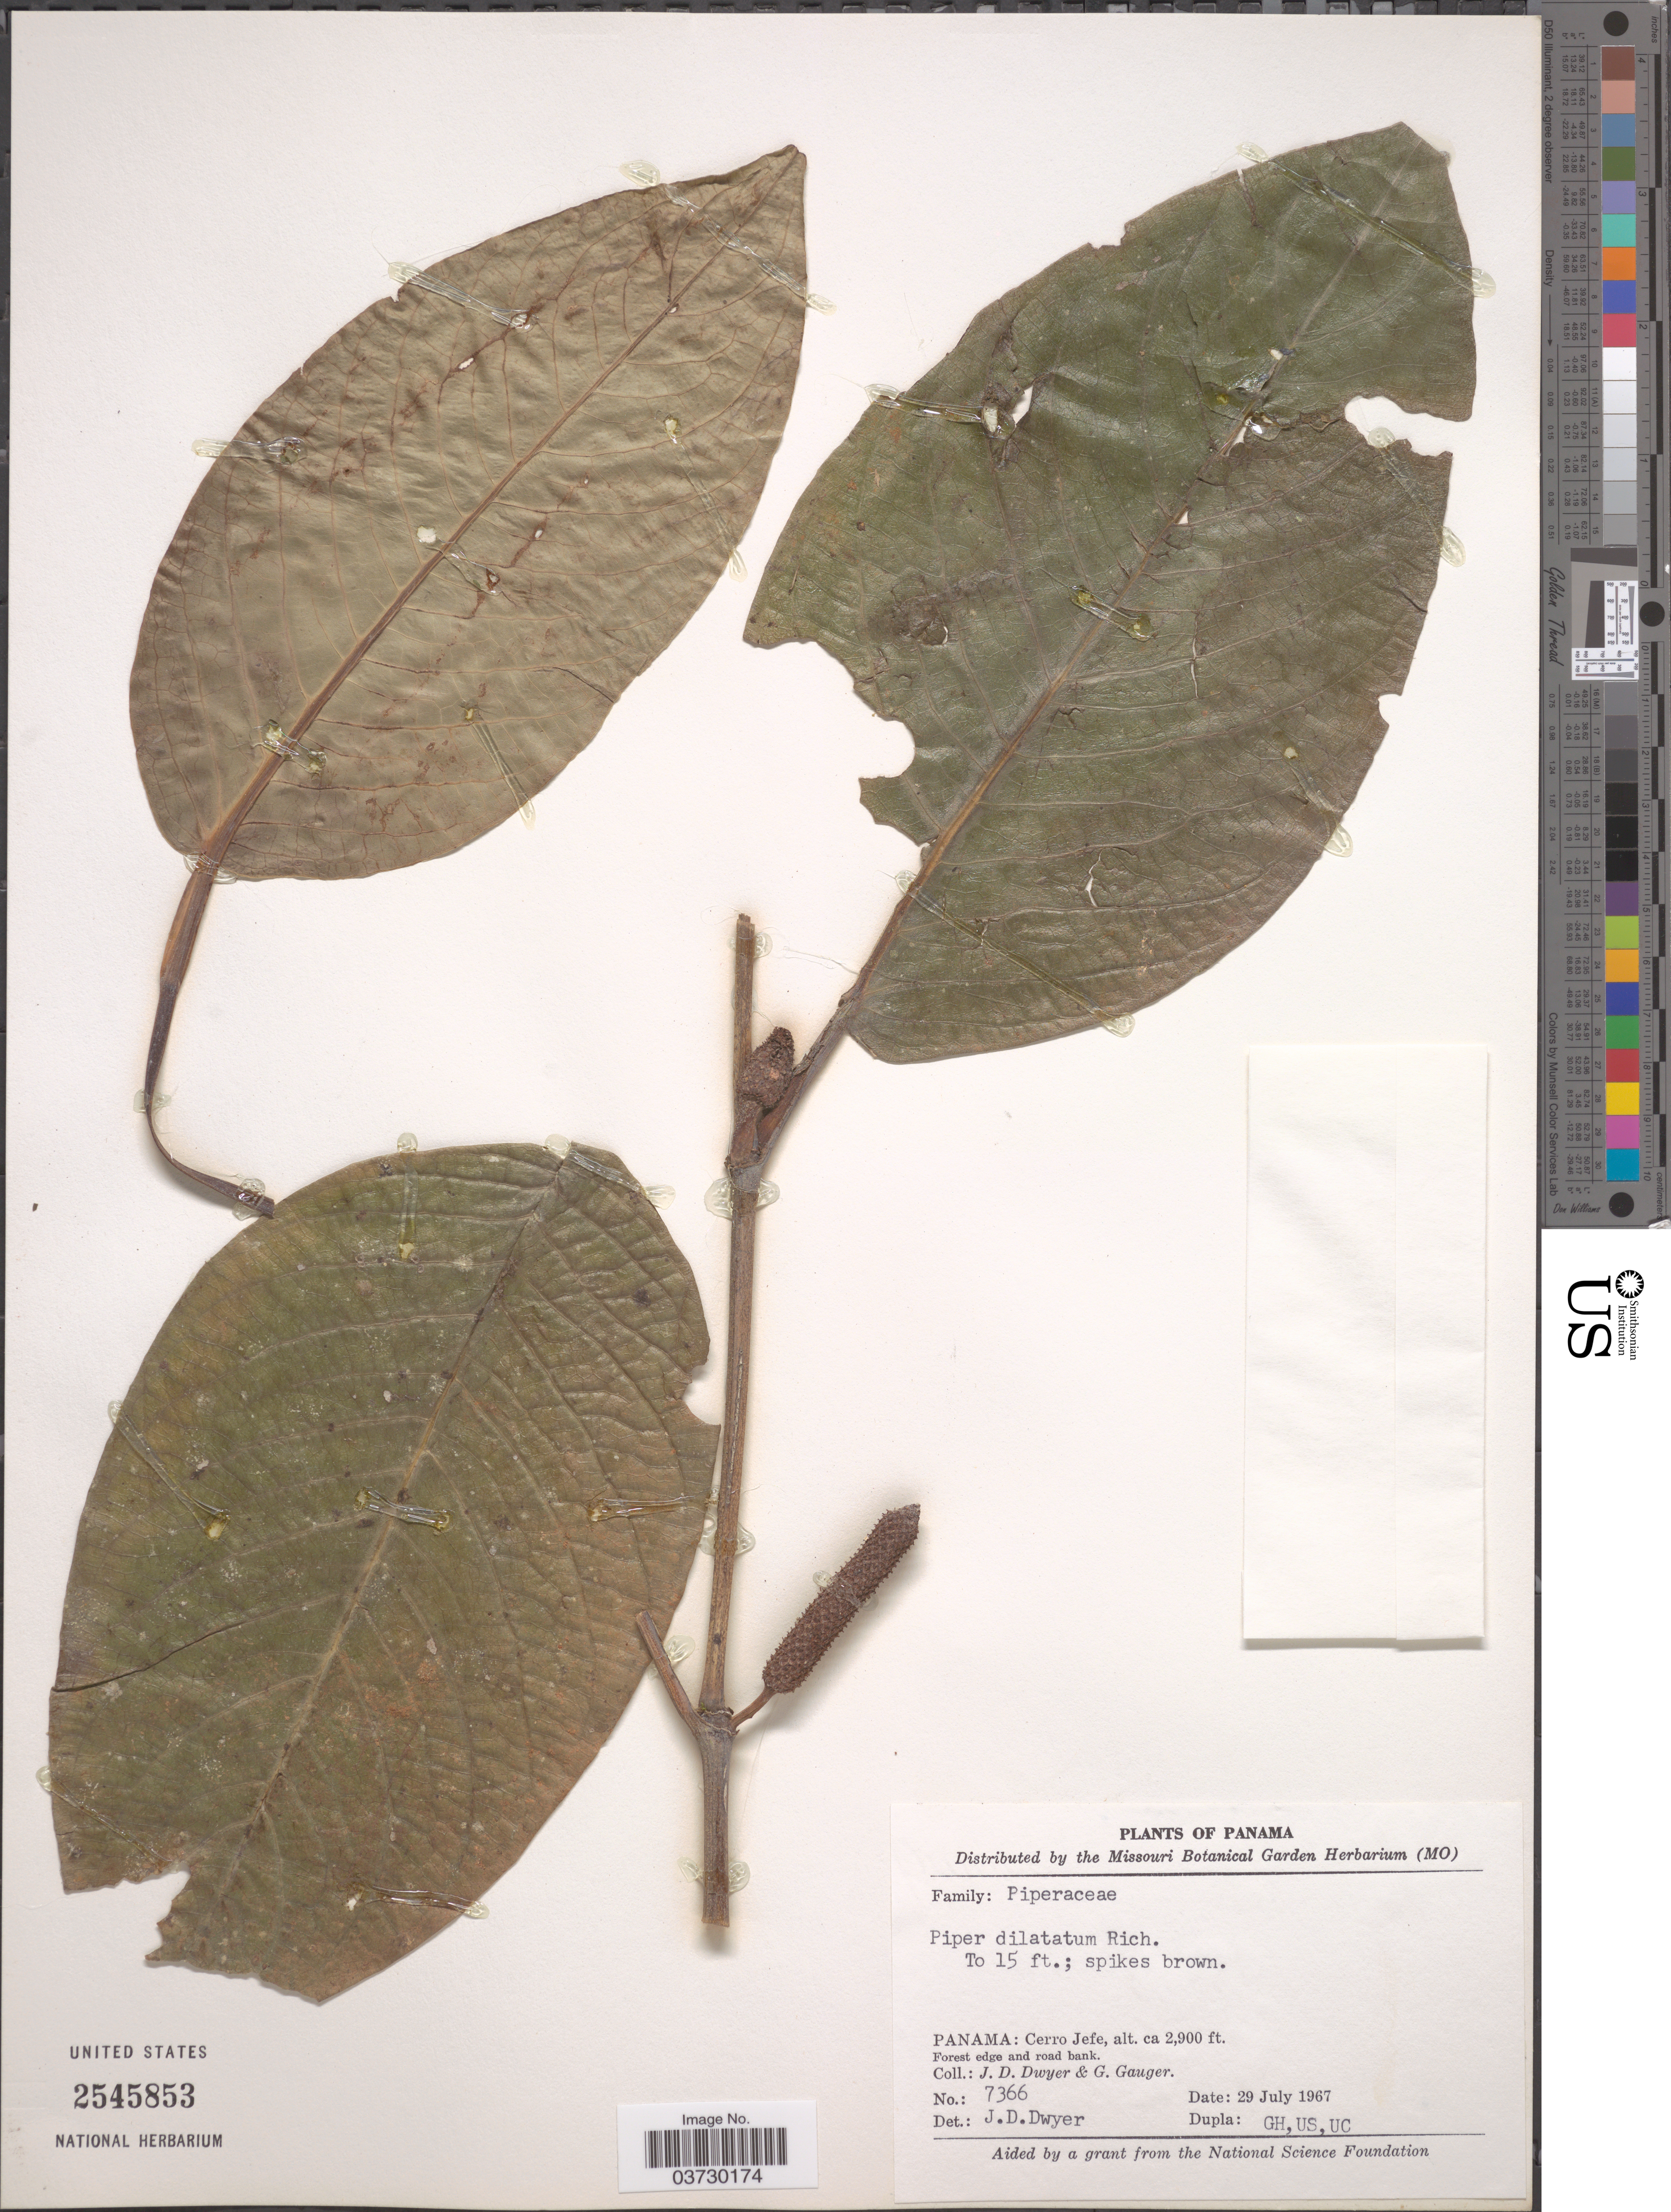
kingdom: Plantae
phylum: Tracheophyta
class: Magnoliopsida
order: Piperales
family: Piperaceae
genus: Piper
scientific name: Piper dilatatum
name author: Rich.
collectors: J. D. Dwyer & G. Gauger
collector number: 7366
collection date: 1967-07-29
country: Panama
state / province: Panamá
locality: Cerro Jefe. Forest edge and road bank.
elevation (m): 884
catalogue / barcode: US 2545853